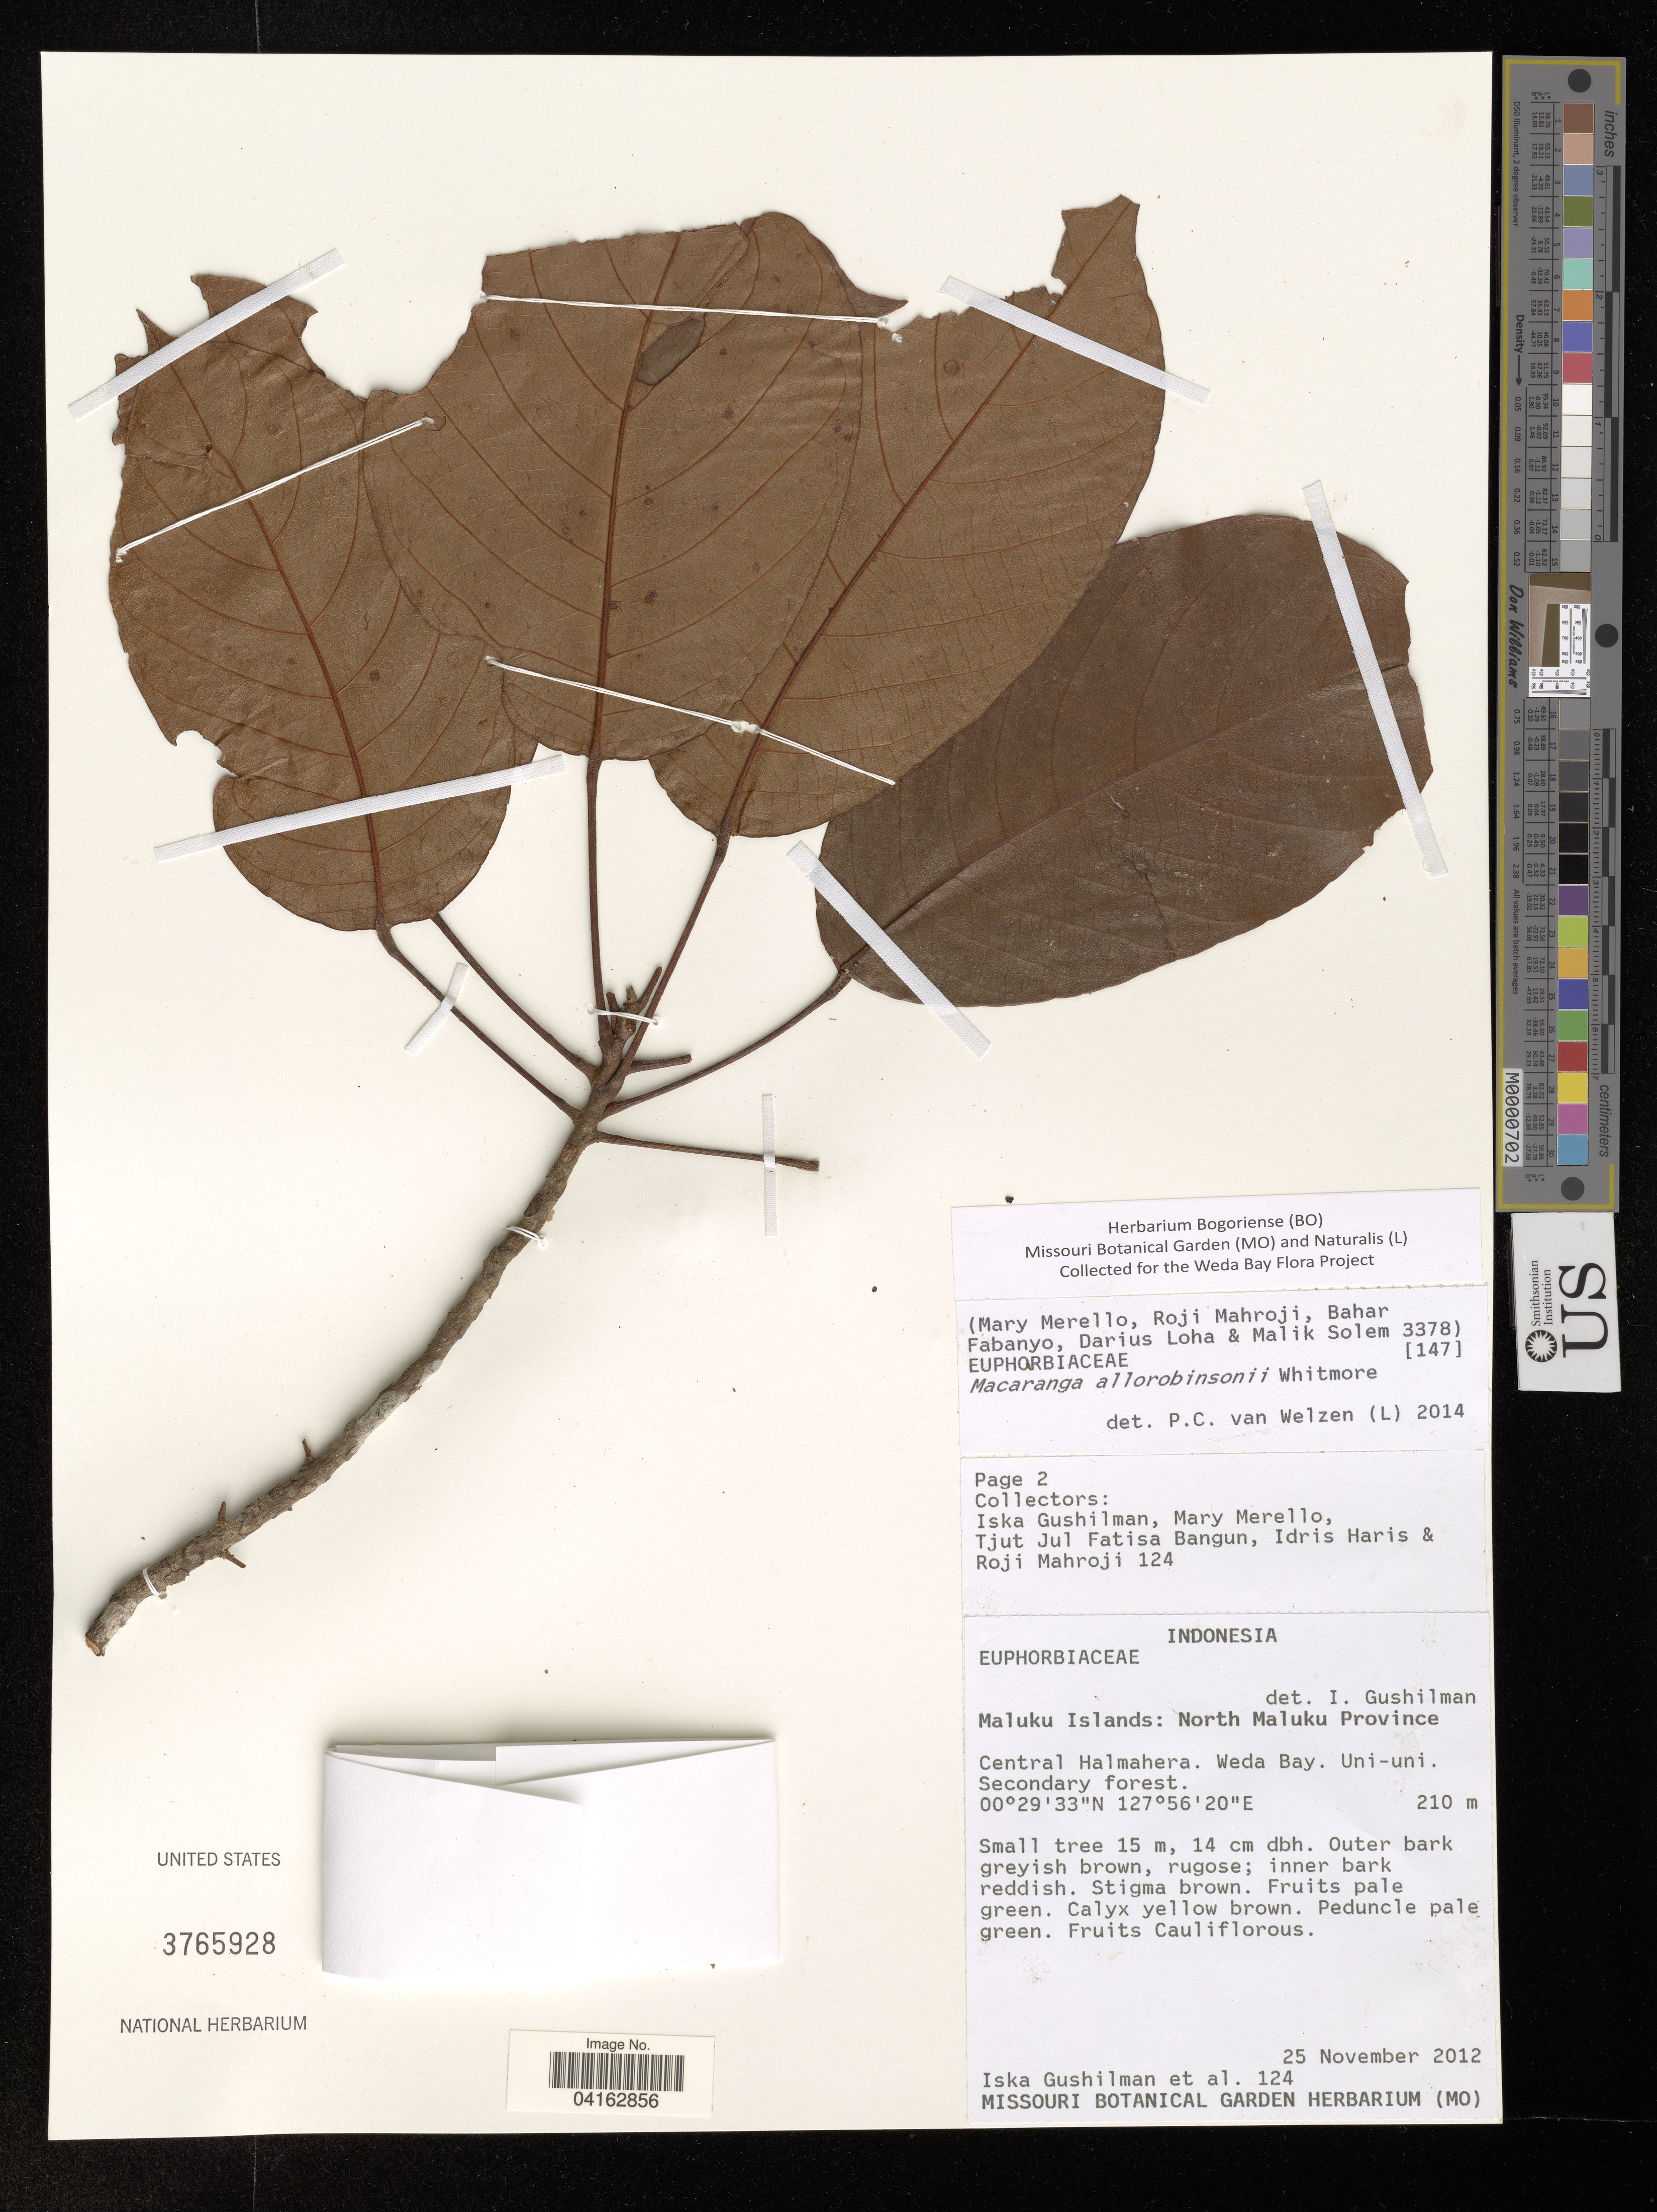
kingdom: Plantae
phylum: Tracheophyta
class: Magnoliopsida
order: Malpighiales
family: Euphorbiaceae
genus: Macaranga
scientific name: Macaranga allorobinsonii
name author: Whitmore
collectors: I. Gushilman, M. Merello, T. Bangun, I. Haris & R. Mahroji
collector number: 124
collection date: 2012-11-25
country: Indonesia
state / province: Maluku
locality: Maluku Islands: North Maluku Province. Central Halmahera. Weda Bay. Uni-uni.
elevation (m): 210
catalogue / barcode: US 3765928